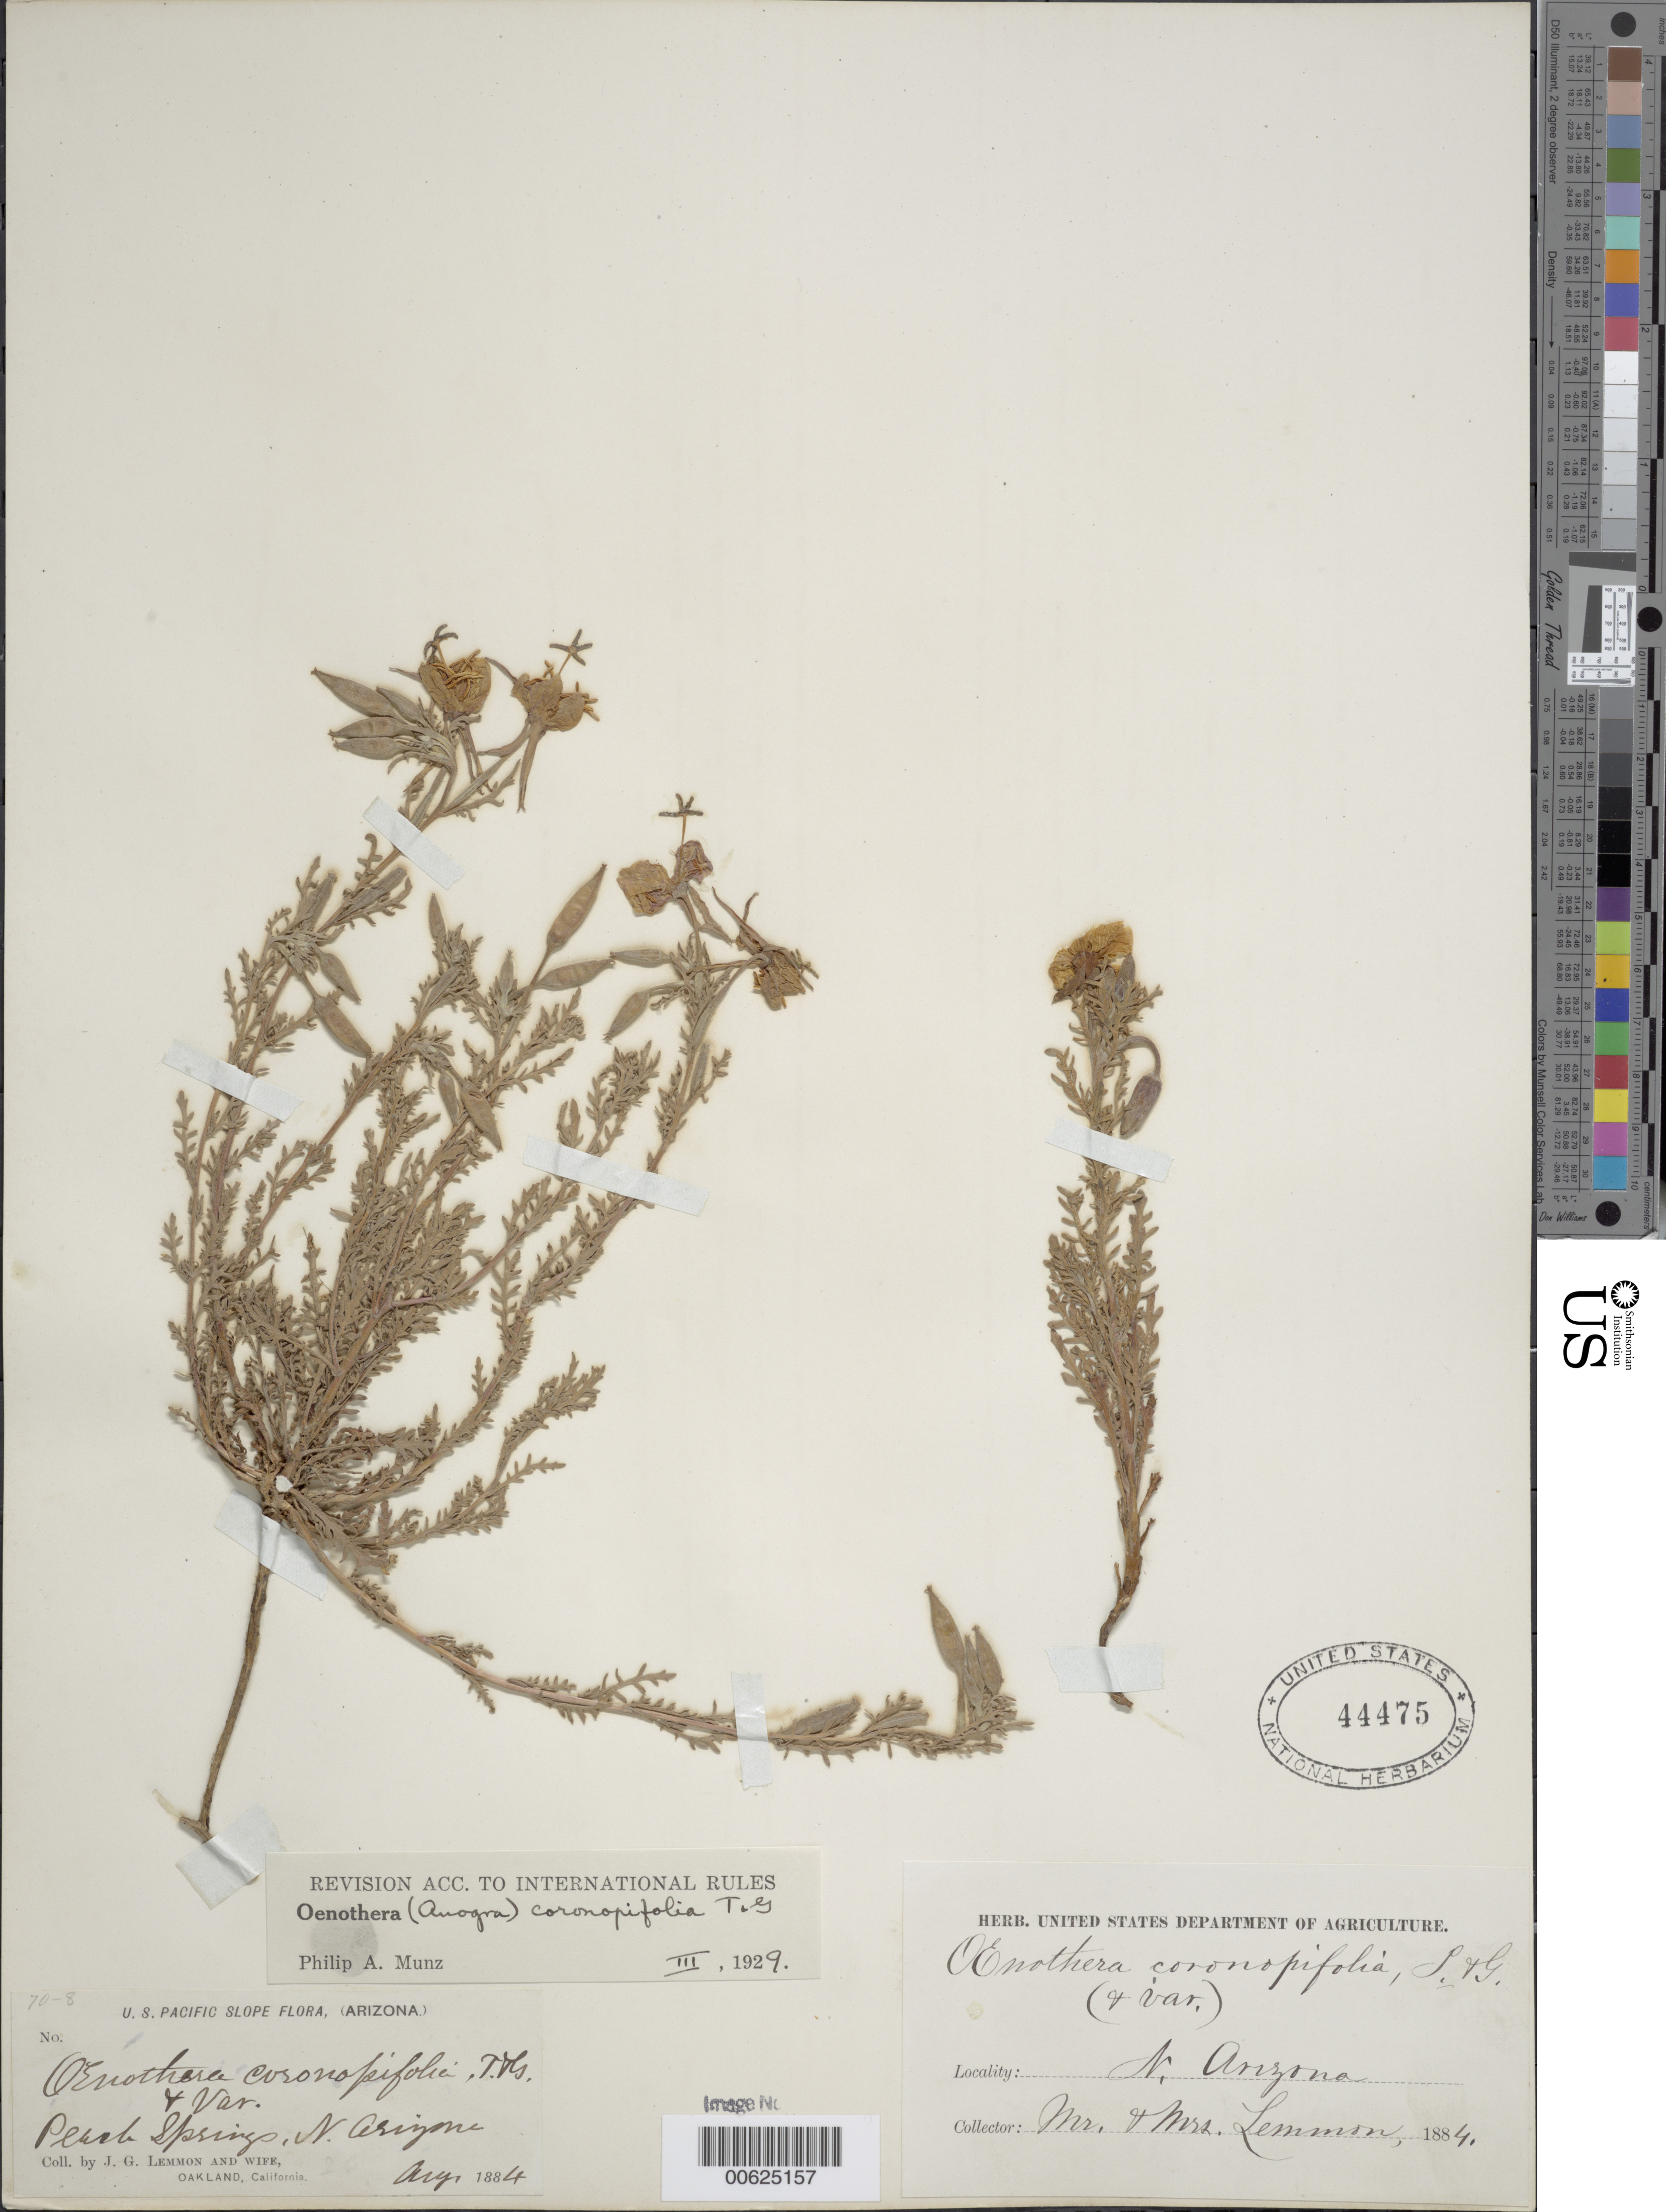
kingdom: Plantae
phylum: Tracheophyta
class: Magnoliopsida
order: Myrtales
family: Onagraceae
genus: Oenothera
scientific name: Oenothera coronopifolia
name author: Torr. & A. Gray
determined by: Munz, Philip A.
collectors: J. G. Lemmon & J. Lemmon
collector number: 70-8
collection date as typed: Aug 1884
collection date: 1884-08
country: United States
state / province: Arizona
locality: Peach Springs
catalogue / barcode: US 44475